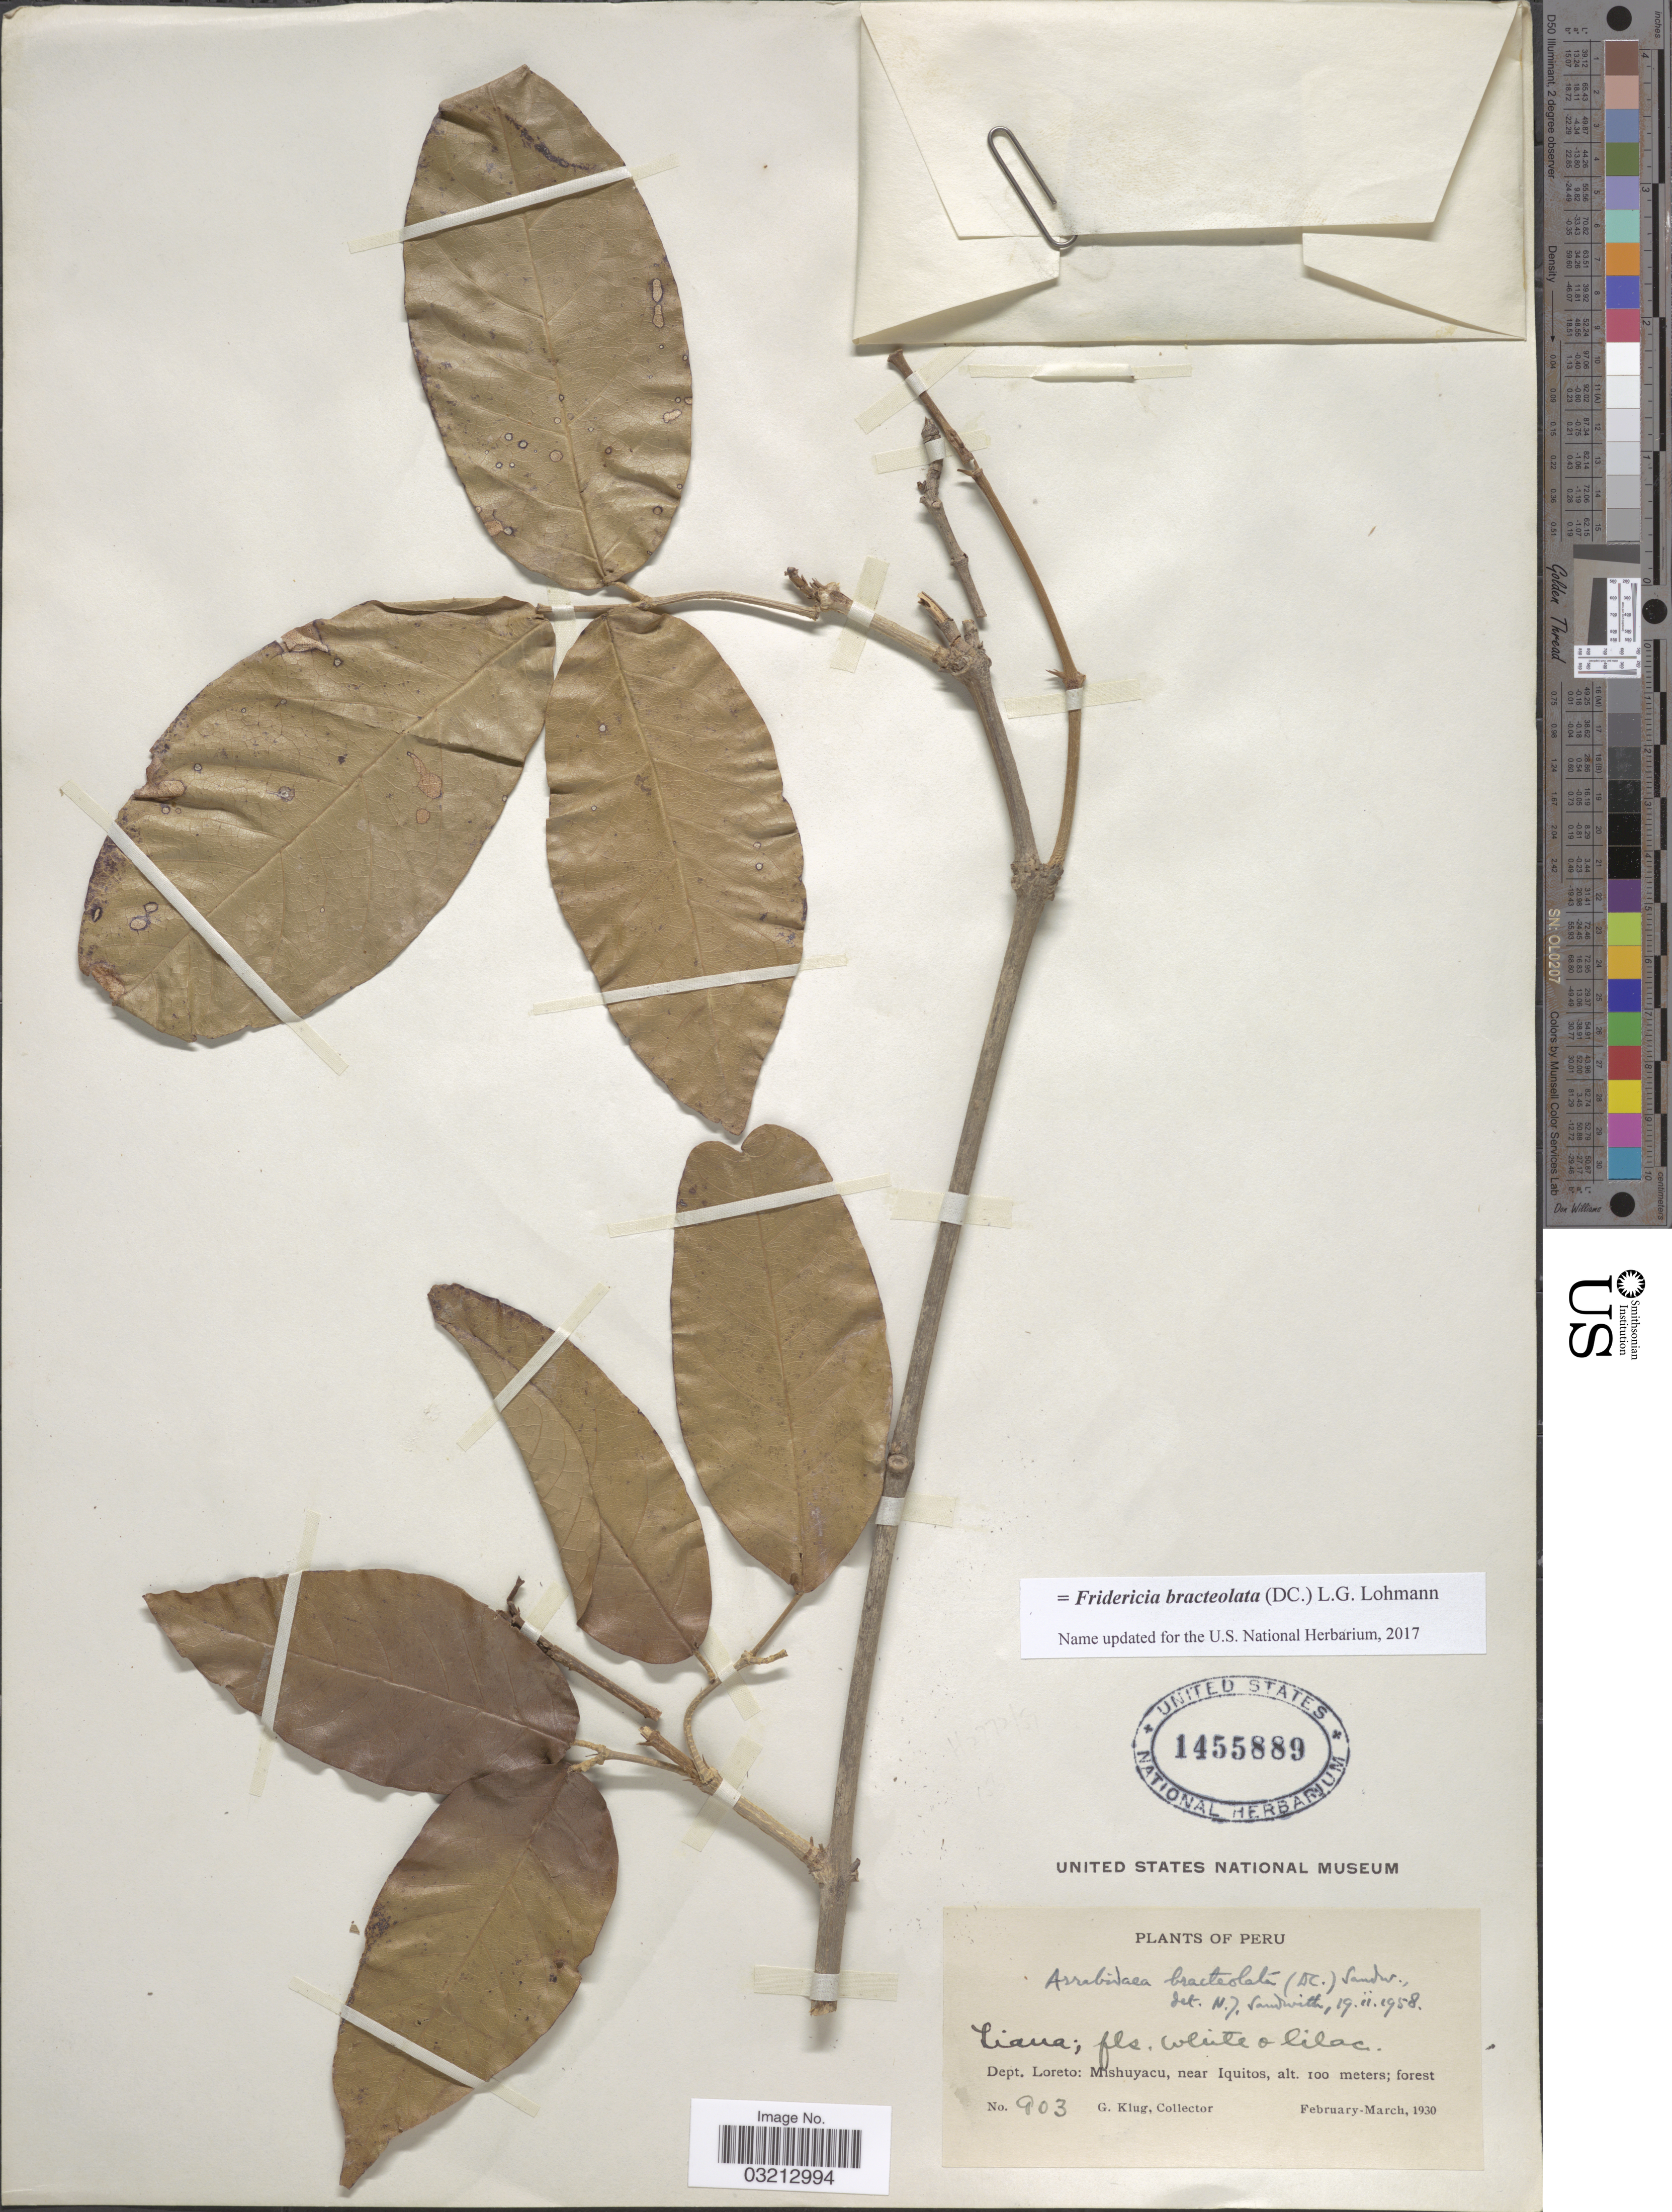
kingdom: Plantae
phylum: Tracheophyta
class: Magnoliopsida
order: Lamiales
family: Bignoniaceae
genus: Fridericia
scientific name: Fridericia bracteolata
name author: (DC.) L.G. Lohmann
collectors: G. Klug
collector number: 903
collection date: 1930-02/1930-03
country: Peru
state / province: Loreto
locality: Dept. Loreto: Mishuyacu, near Iquitos.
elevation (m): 100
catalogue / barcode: US 1455889